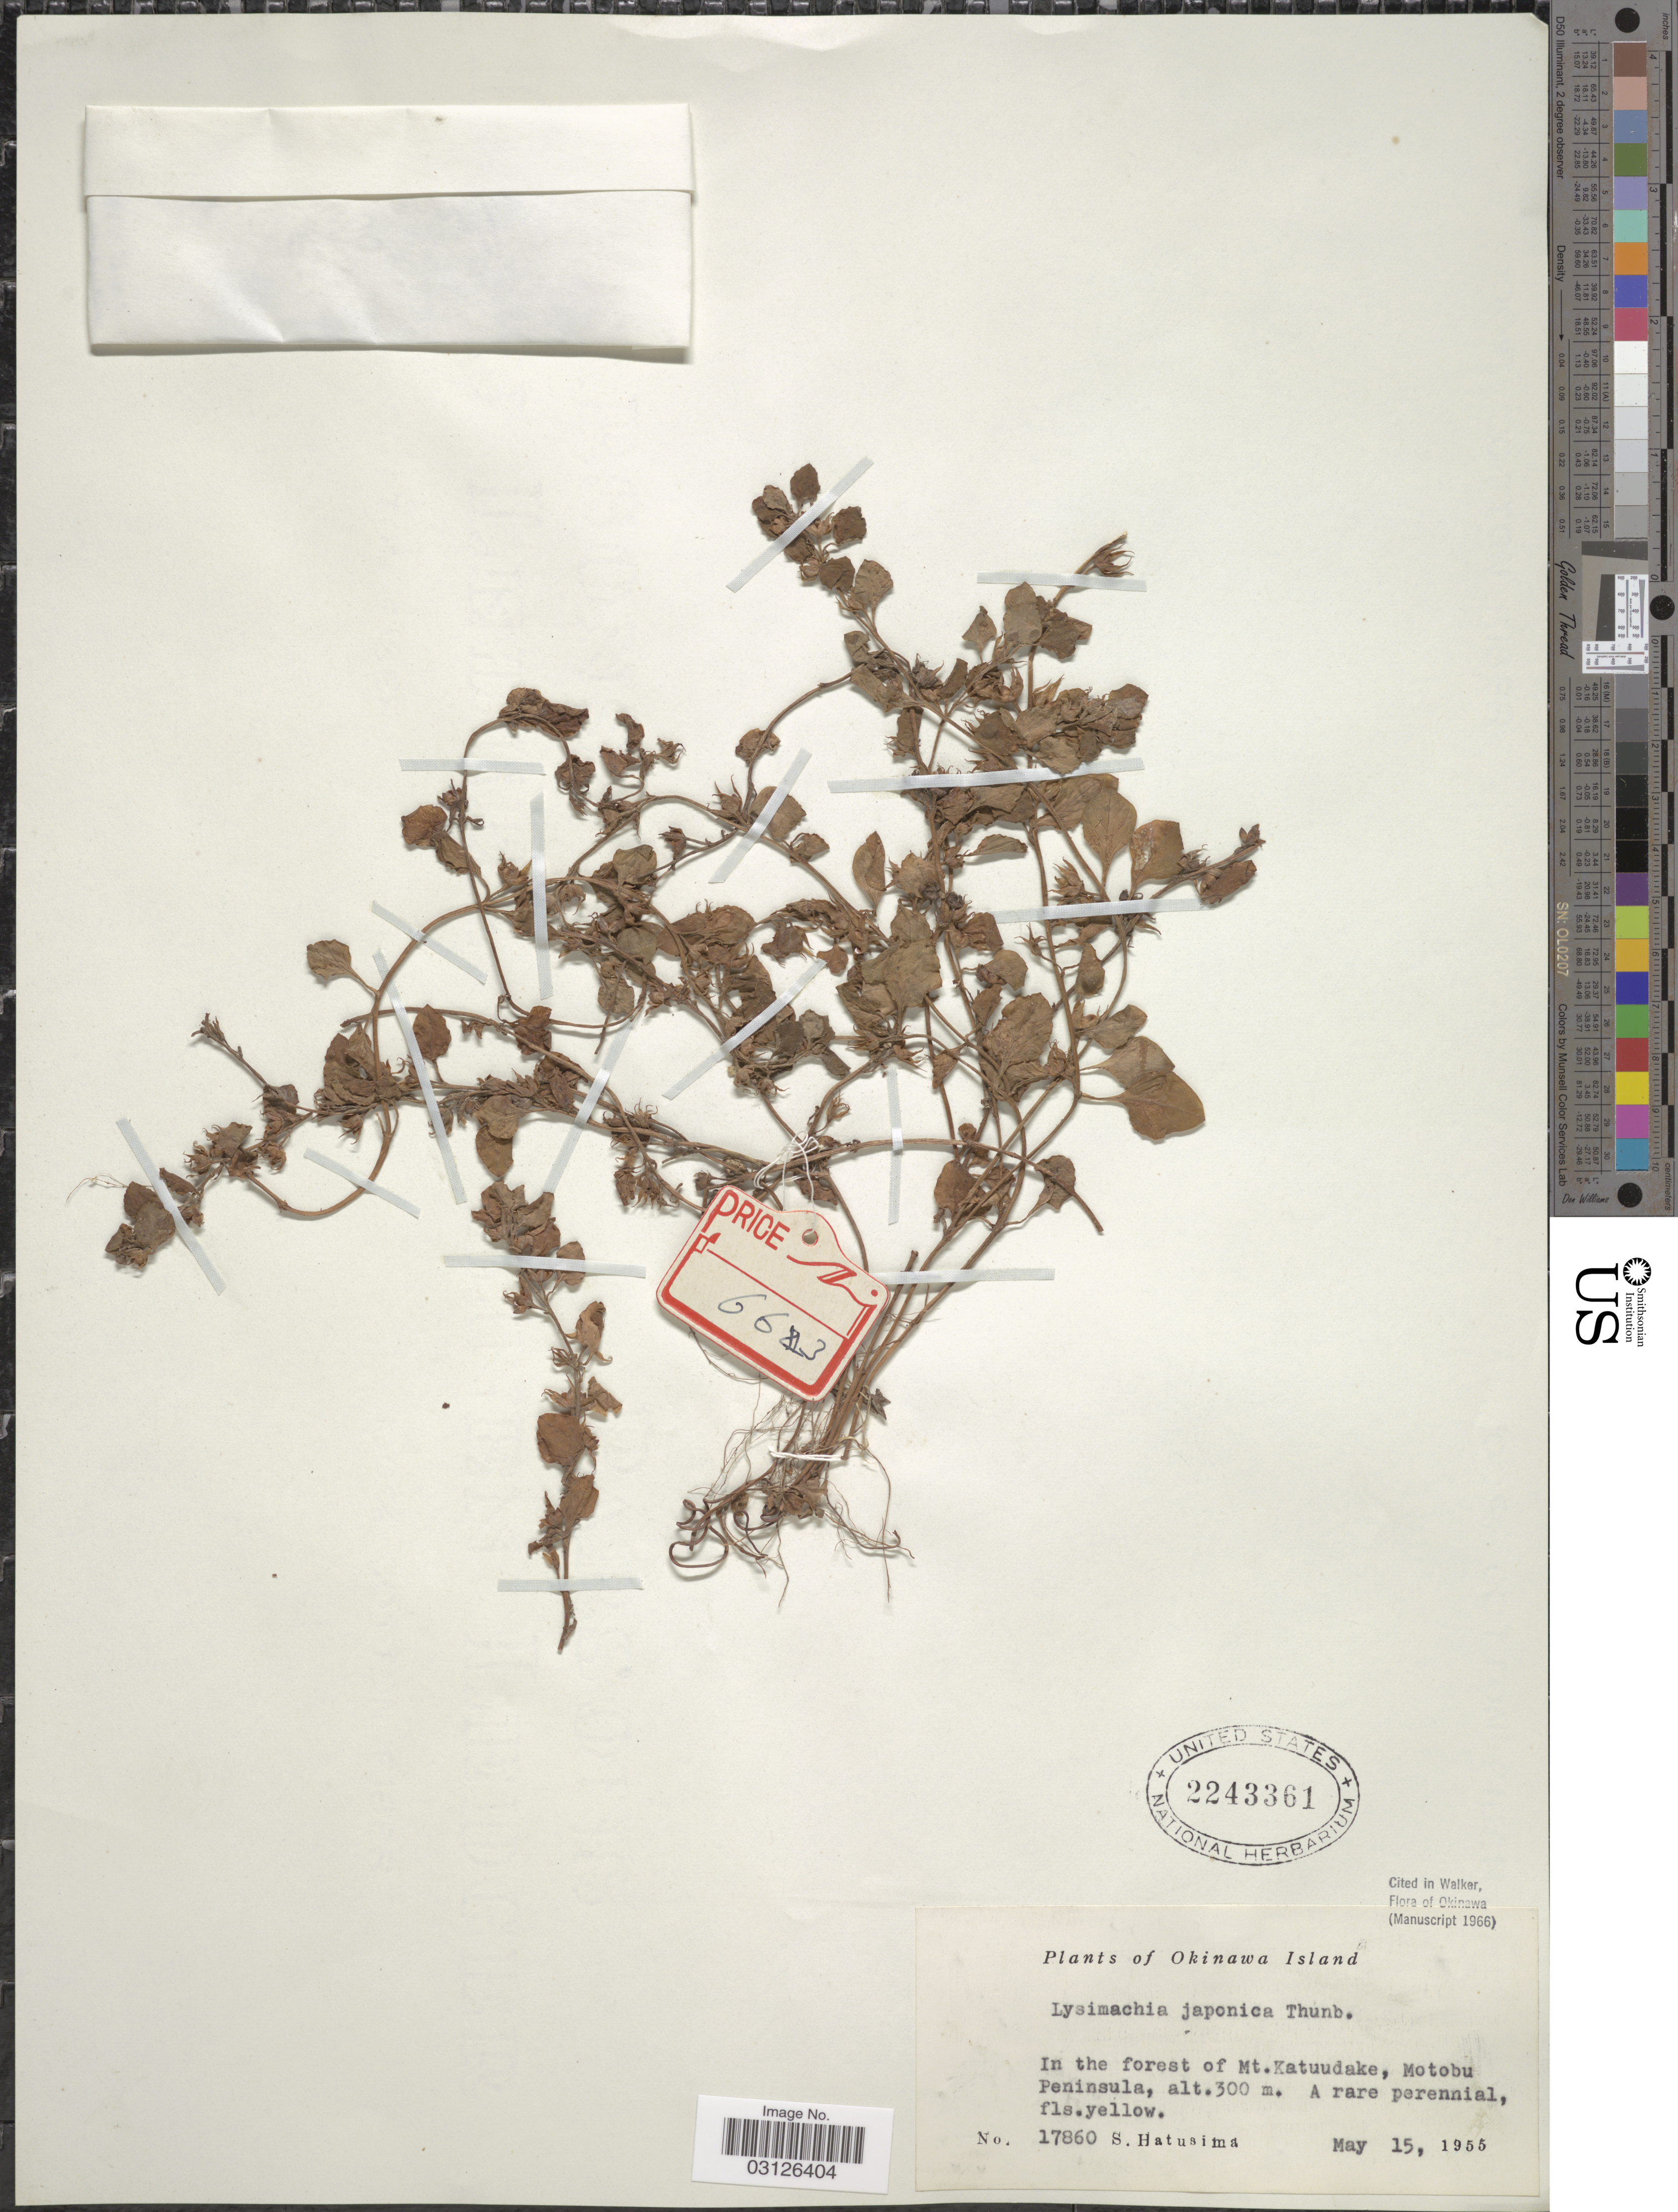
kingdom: Plantae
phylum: Tracheophyta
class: Magnoliopsida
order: Ericales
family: Primulaceae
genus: Lysimachia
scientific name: Lysimachia japonica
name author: Thunb.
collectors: S. Hatusima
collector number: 17860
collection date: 1955-05-15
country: Japan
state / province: Okinawa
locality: In the forest of Mt. Katuudake, Motobu Peninsula.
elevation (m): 300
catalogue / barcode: US 2243361